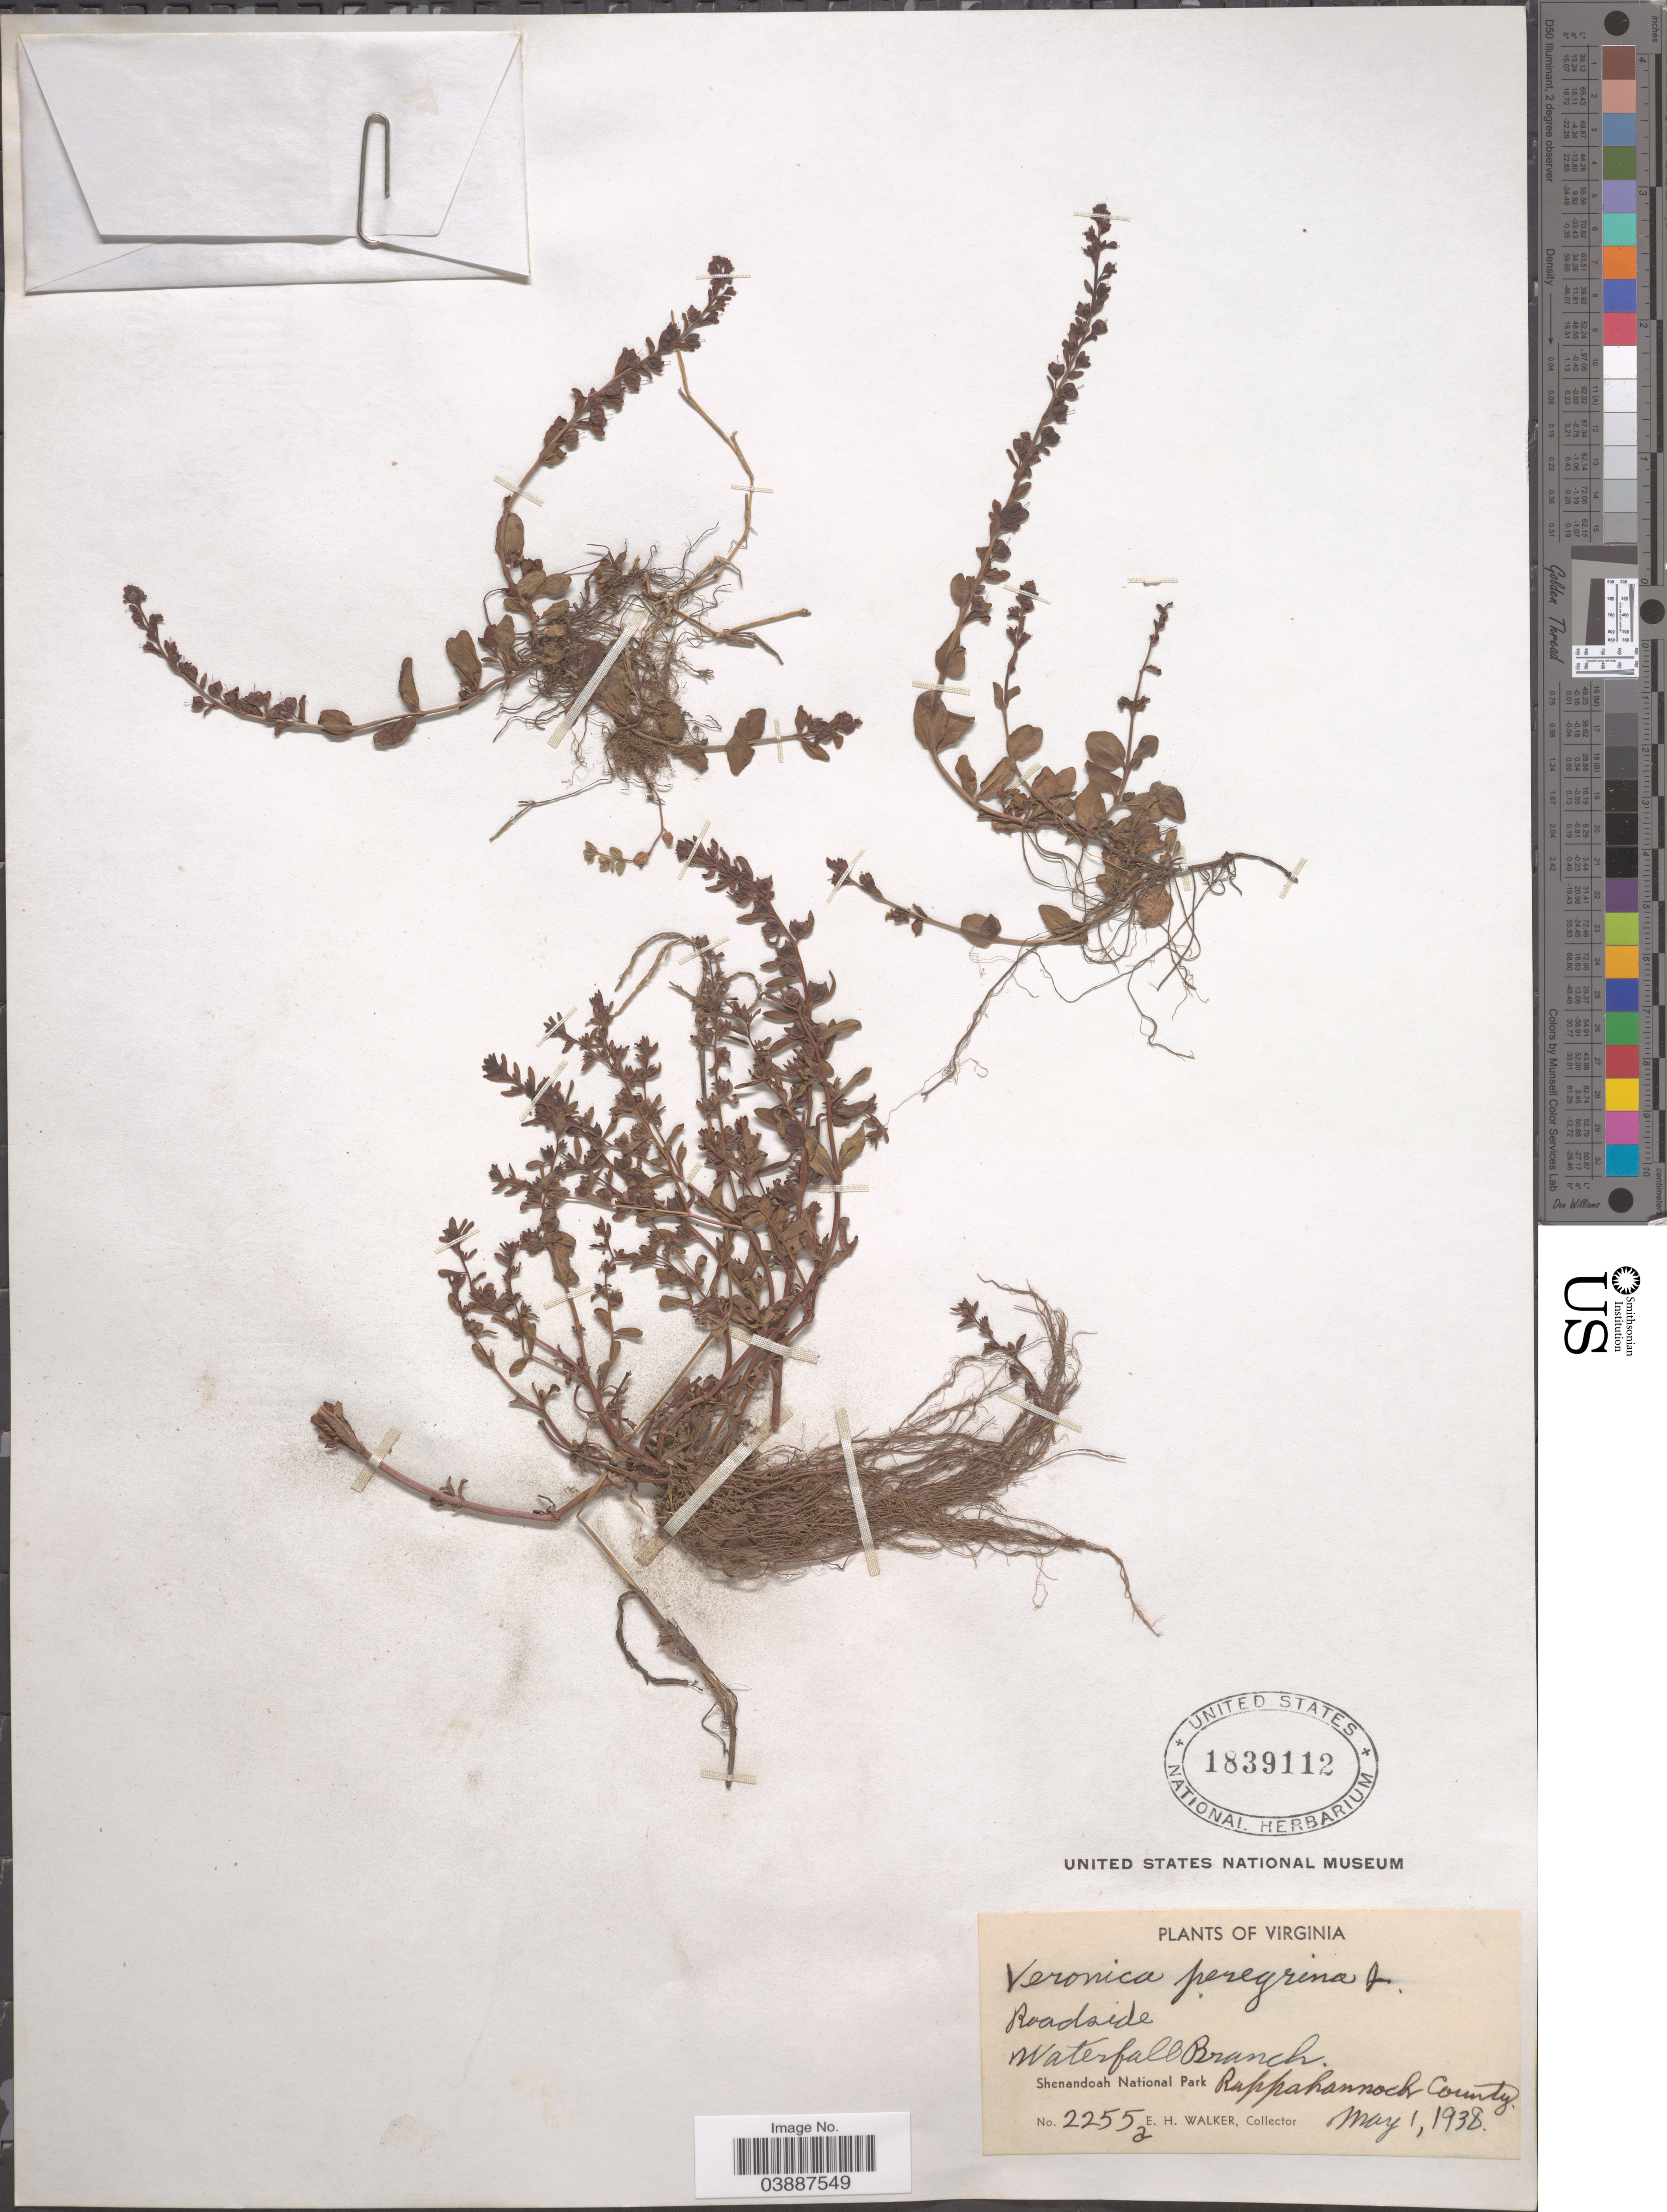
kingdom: Plantae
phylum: Tracheophyta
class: Magnoliopsida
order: Lamiales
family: Plantaginaceae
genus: Veronica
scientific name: Veronica peregrina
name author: L.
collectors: E. H. Walker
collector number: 2255a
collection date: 1938-05-01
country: United States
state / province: Virginia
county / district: Rappahannock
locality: Waterfall Branch. Shenandoah National Park. Rappahannock County.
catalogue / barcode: US 1839112